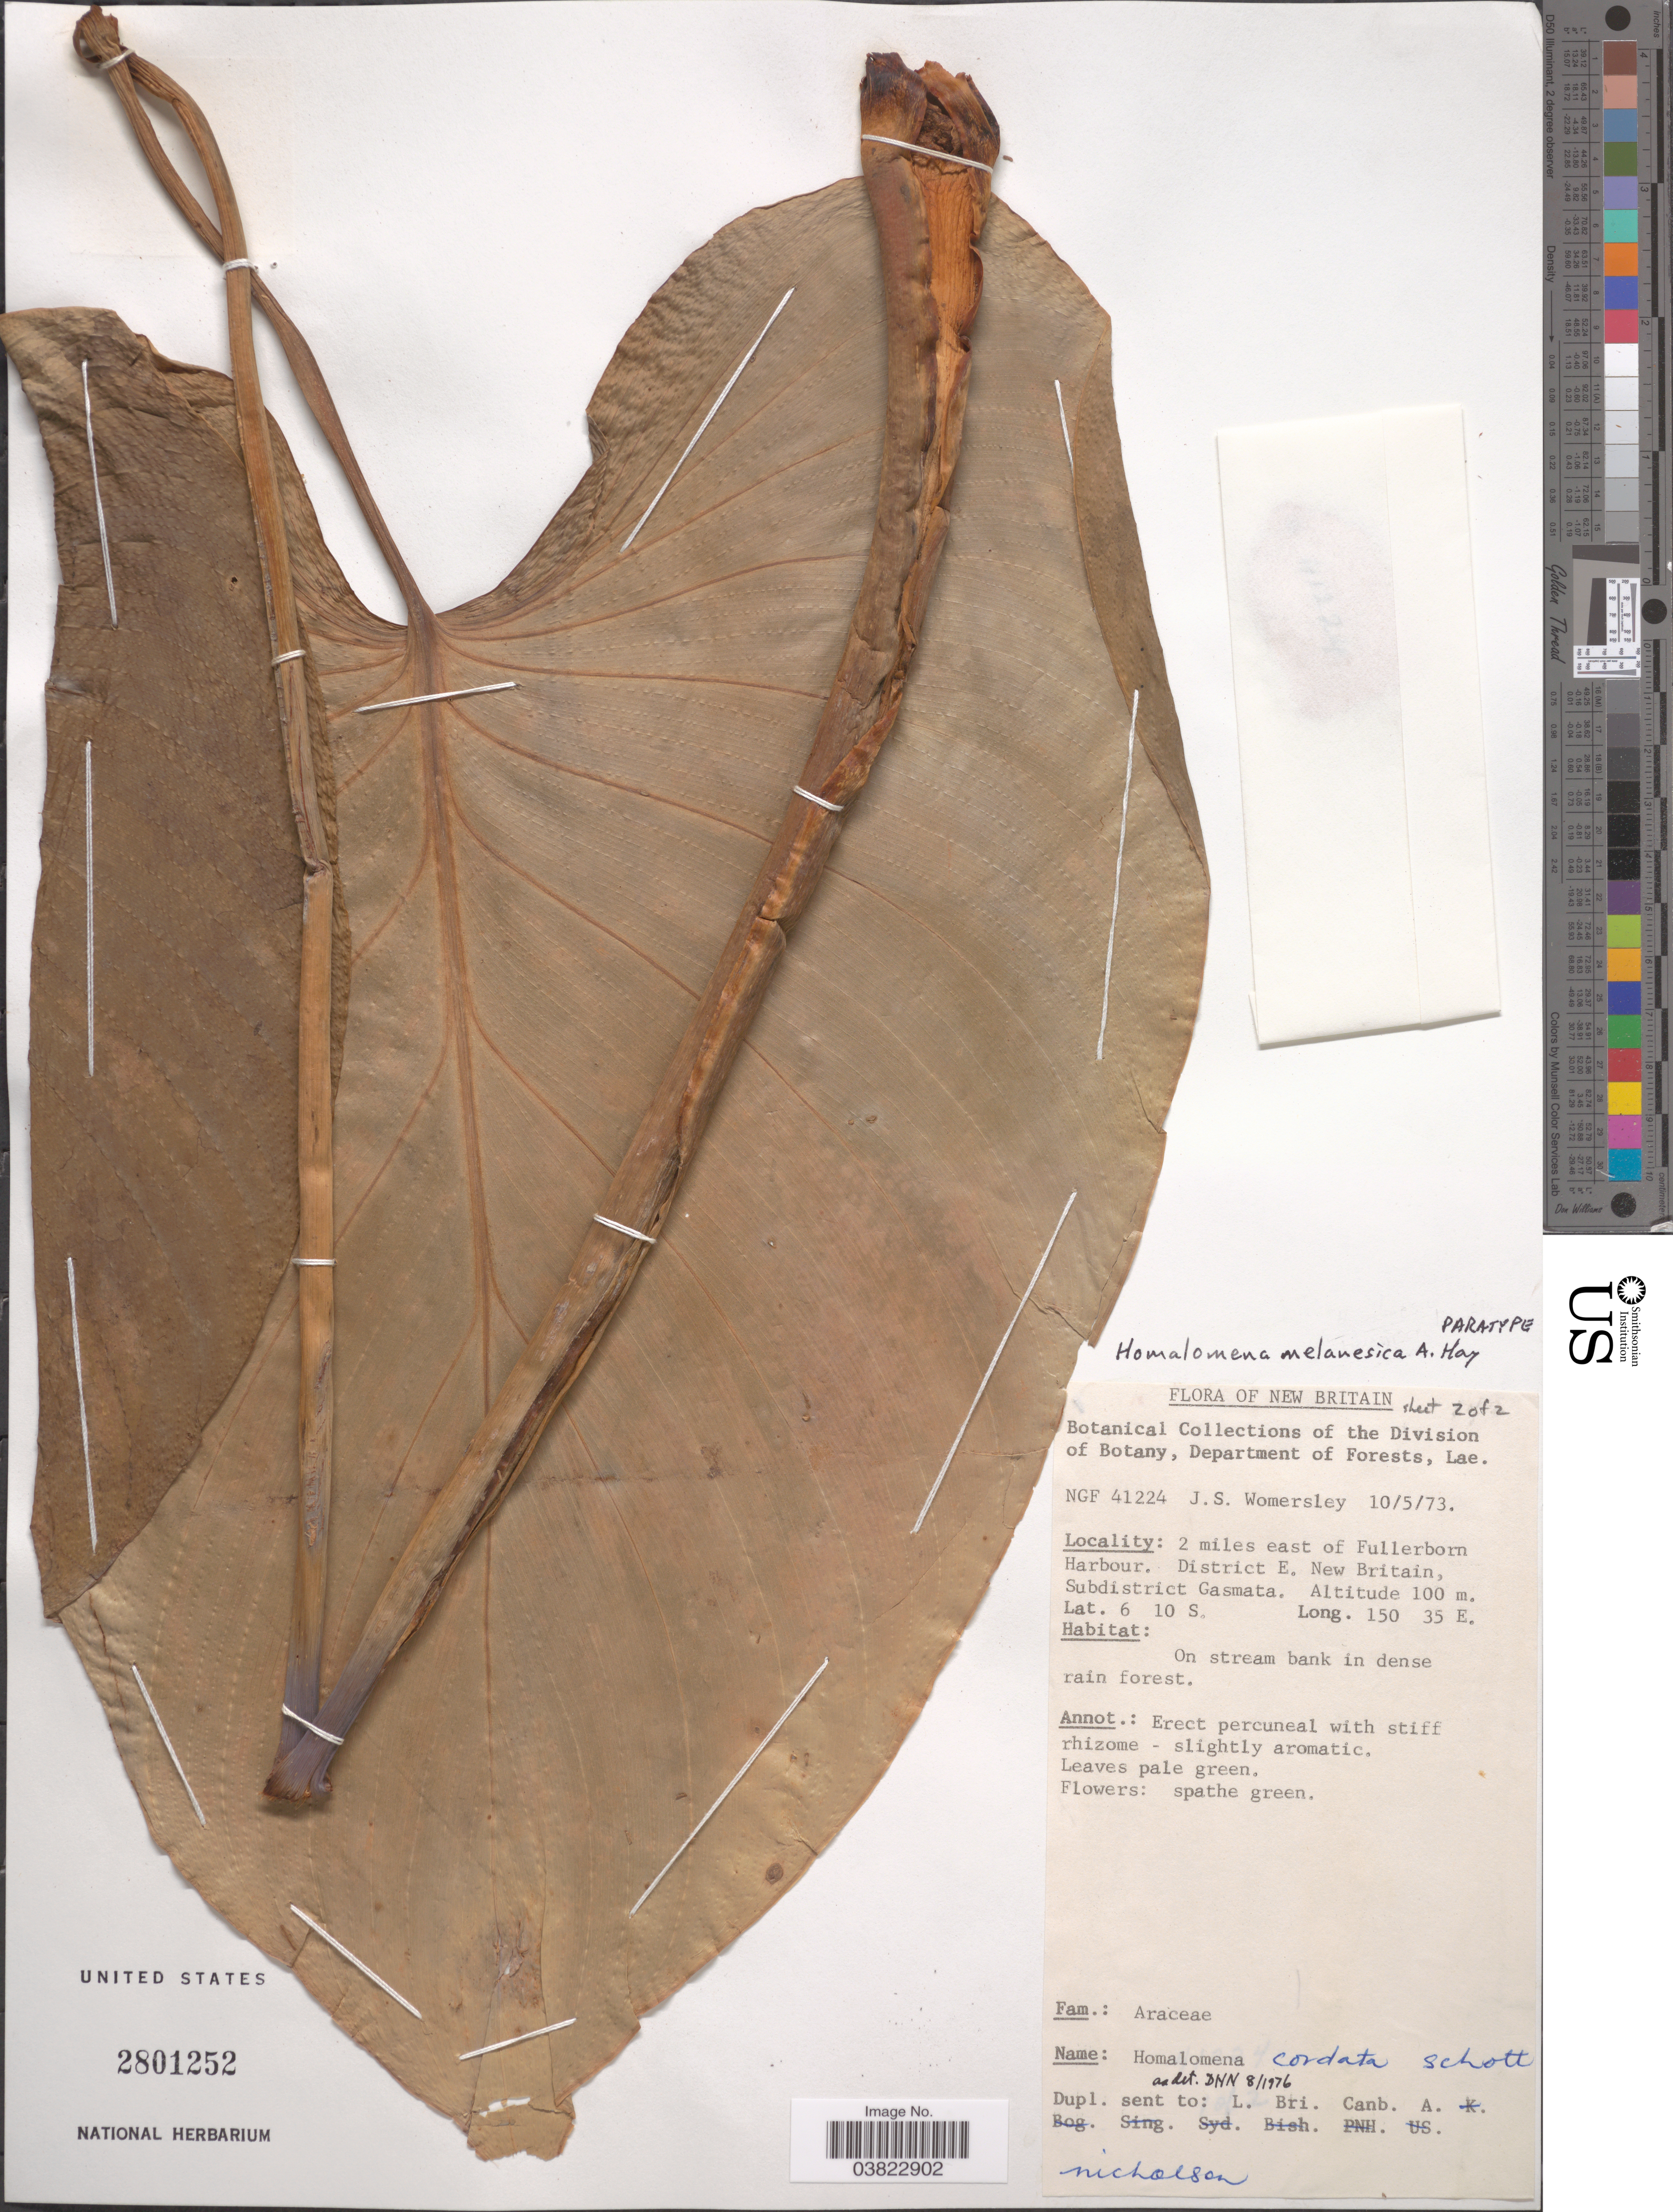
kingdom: Plantae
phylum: Tracheophyta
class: Liliopsida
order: Alismatales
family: Araceae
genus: Homalomena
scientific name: Homalomena melanesica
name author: A. Hay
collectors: J. S. Womersley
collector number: NGF41224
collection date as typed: Transcribed d/m/y: 10/5/73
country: Papua New Guinea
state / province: East New Britain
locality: New Britain. 2 miles east of Fullerborn Harbour. District E. New Britain, Subdistrict Gasmata.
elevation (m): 100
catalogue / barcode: US 2801252